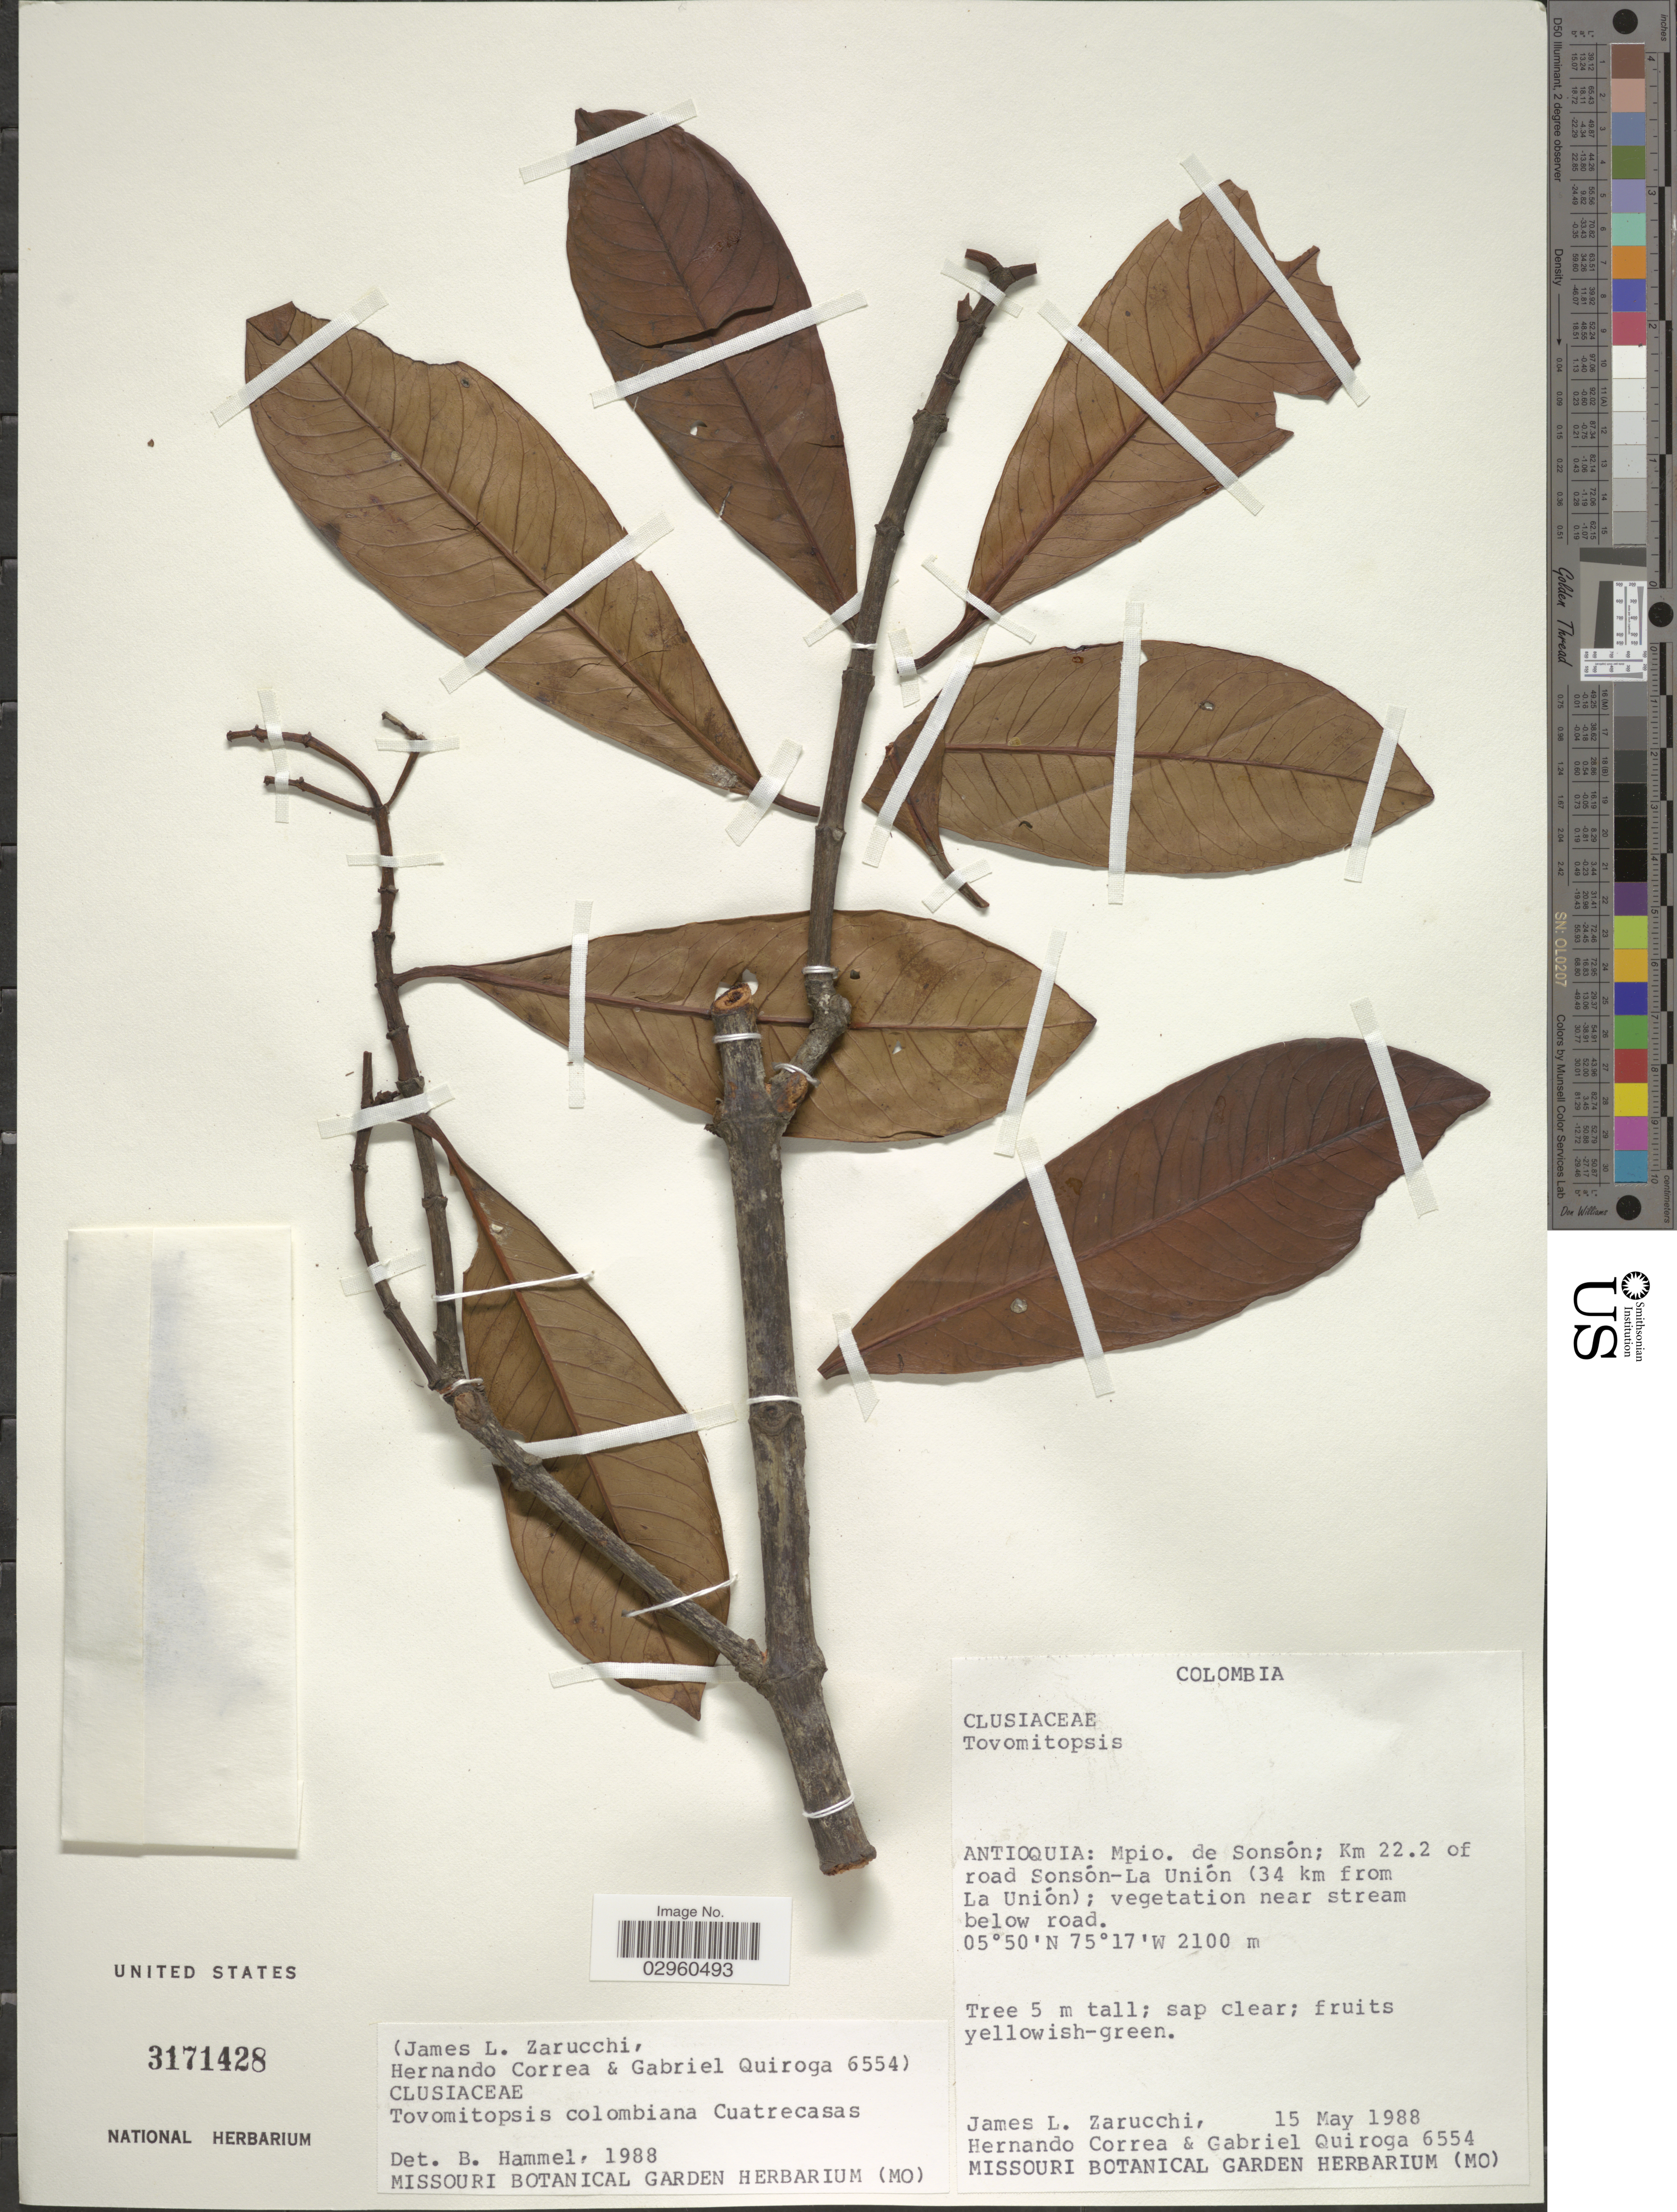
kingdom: Plantae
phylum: Tracheophyta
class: Magnoliopsida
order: Malpighiales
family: Clusiaceae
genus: Tovomitopsis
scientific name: Tovomitopsis colombiana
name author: Cuatrec.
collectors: J. L. Zarucchi, H. Correa & G. Quiroga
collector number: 6554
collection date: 1988-05-15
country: Colombia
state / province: Antioquia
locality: Antioquia: Mpio. de Sonsón; Km 22.2 of road Sonsón-La Unión (34 km from La Unión).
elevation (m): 2100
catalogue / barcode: US 3171428